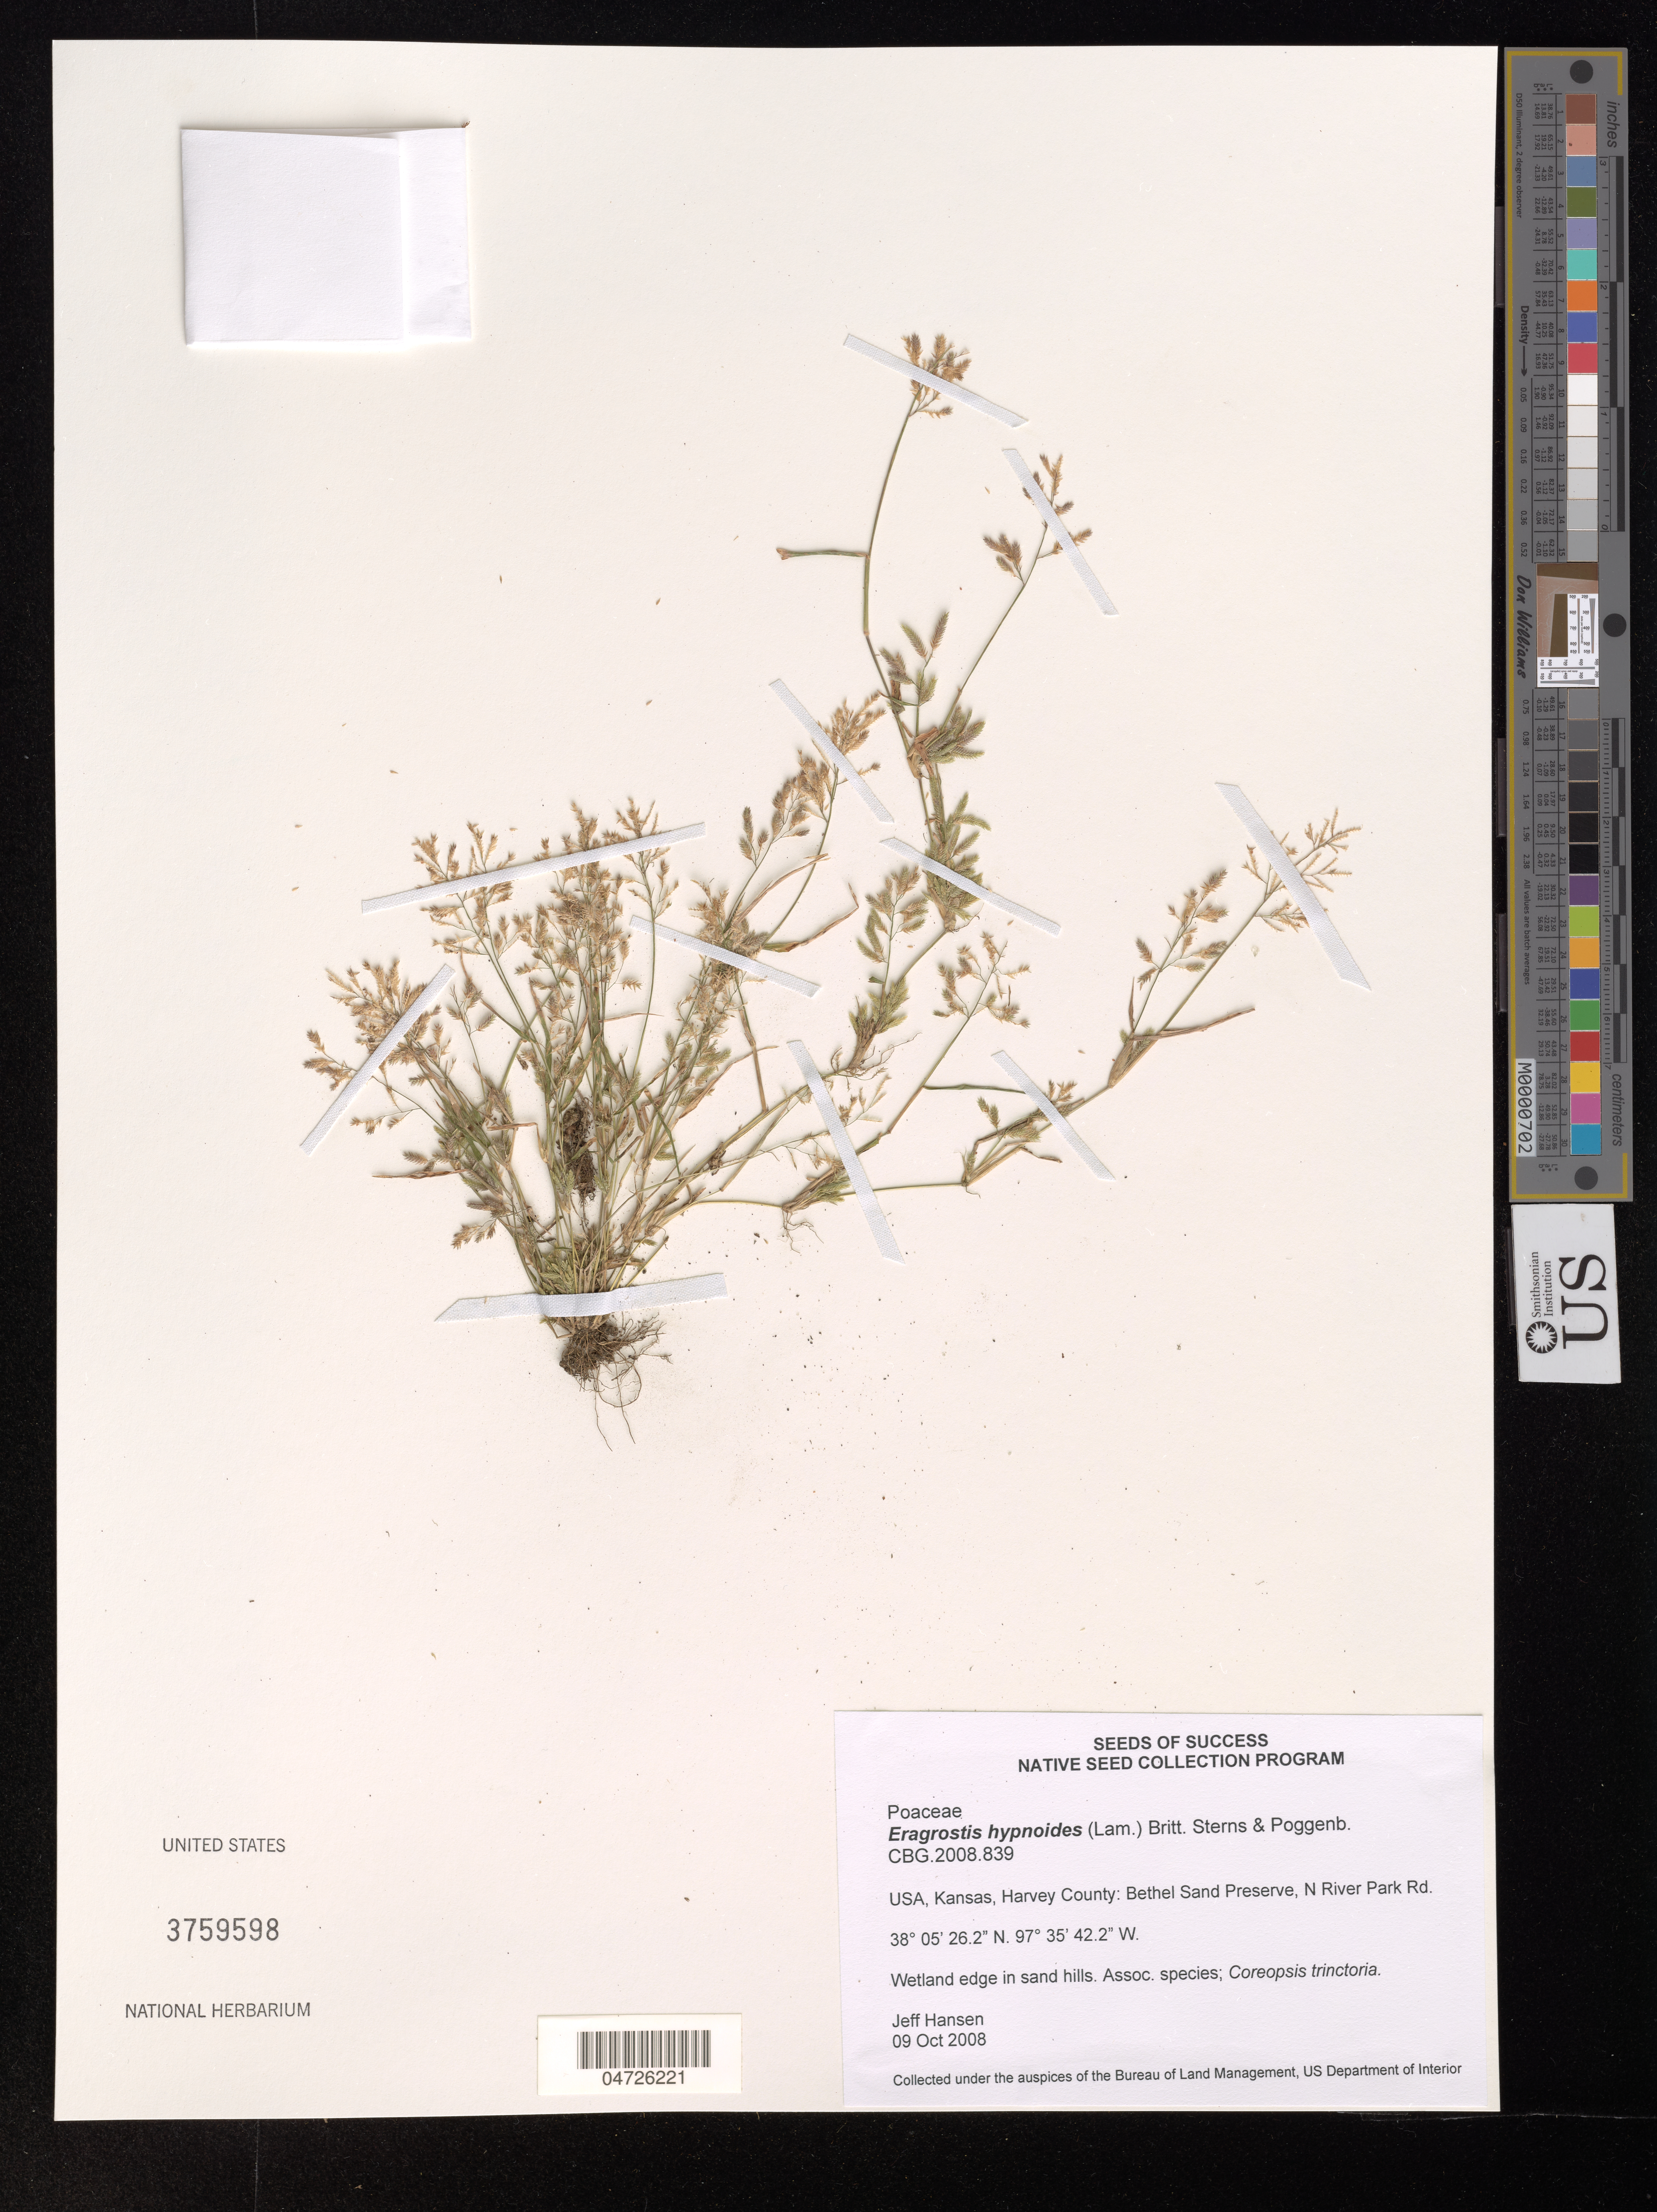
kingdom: Plantae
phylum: Tracheophyta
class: Liliopsida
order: Poales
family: Poaceae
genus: Eragrostis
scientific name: Eragrostis hypnoides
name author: (Lam.) Britton, Stearns & Poggenb.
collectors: J. Hansen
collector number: CBG.2008.839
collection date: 2008-10-09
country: United States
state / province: Kansas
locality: Harvey County: Bethel Sand Preserve, N River Park Rd.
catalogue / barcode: US 3759598